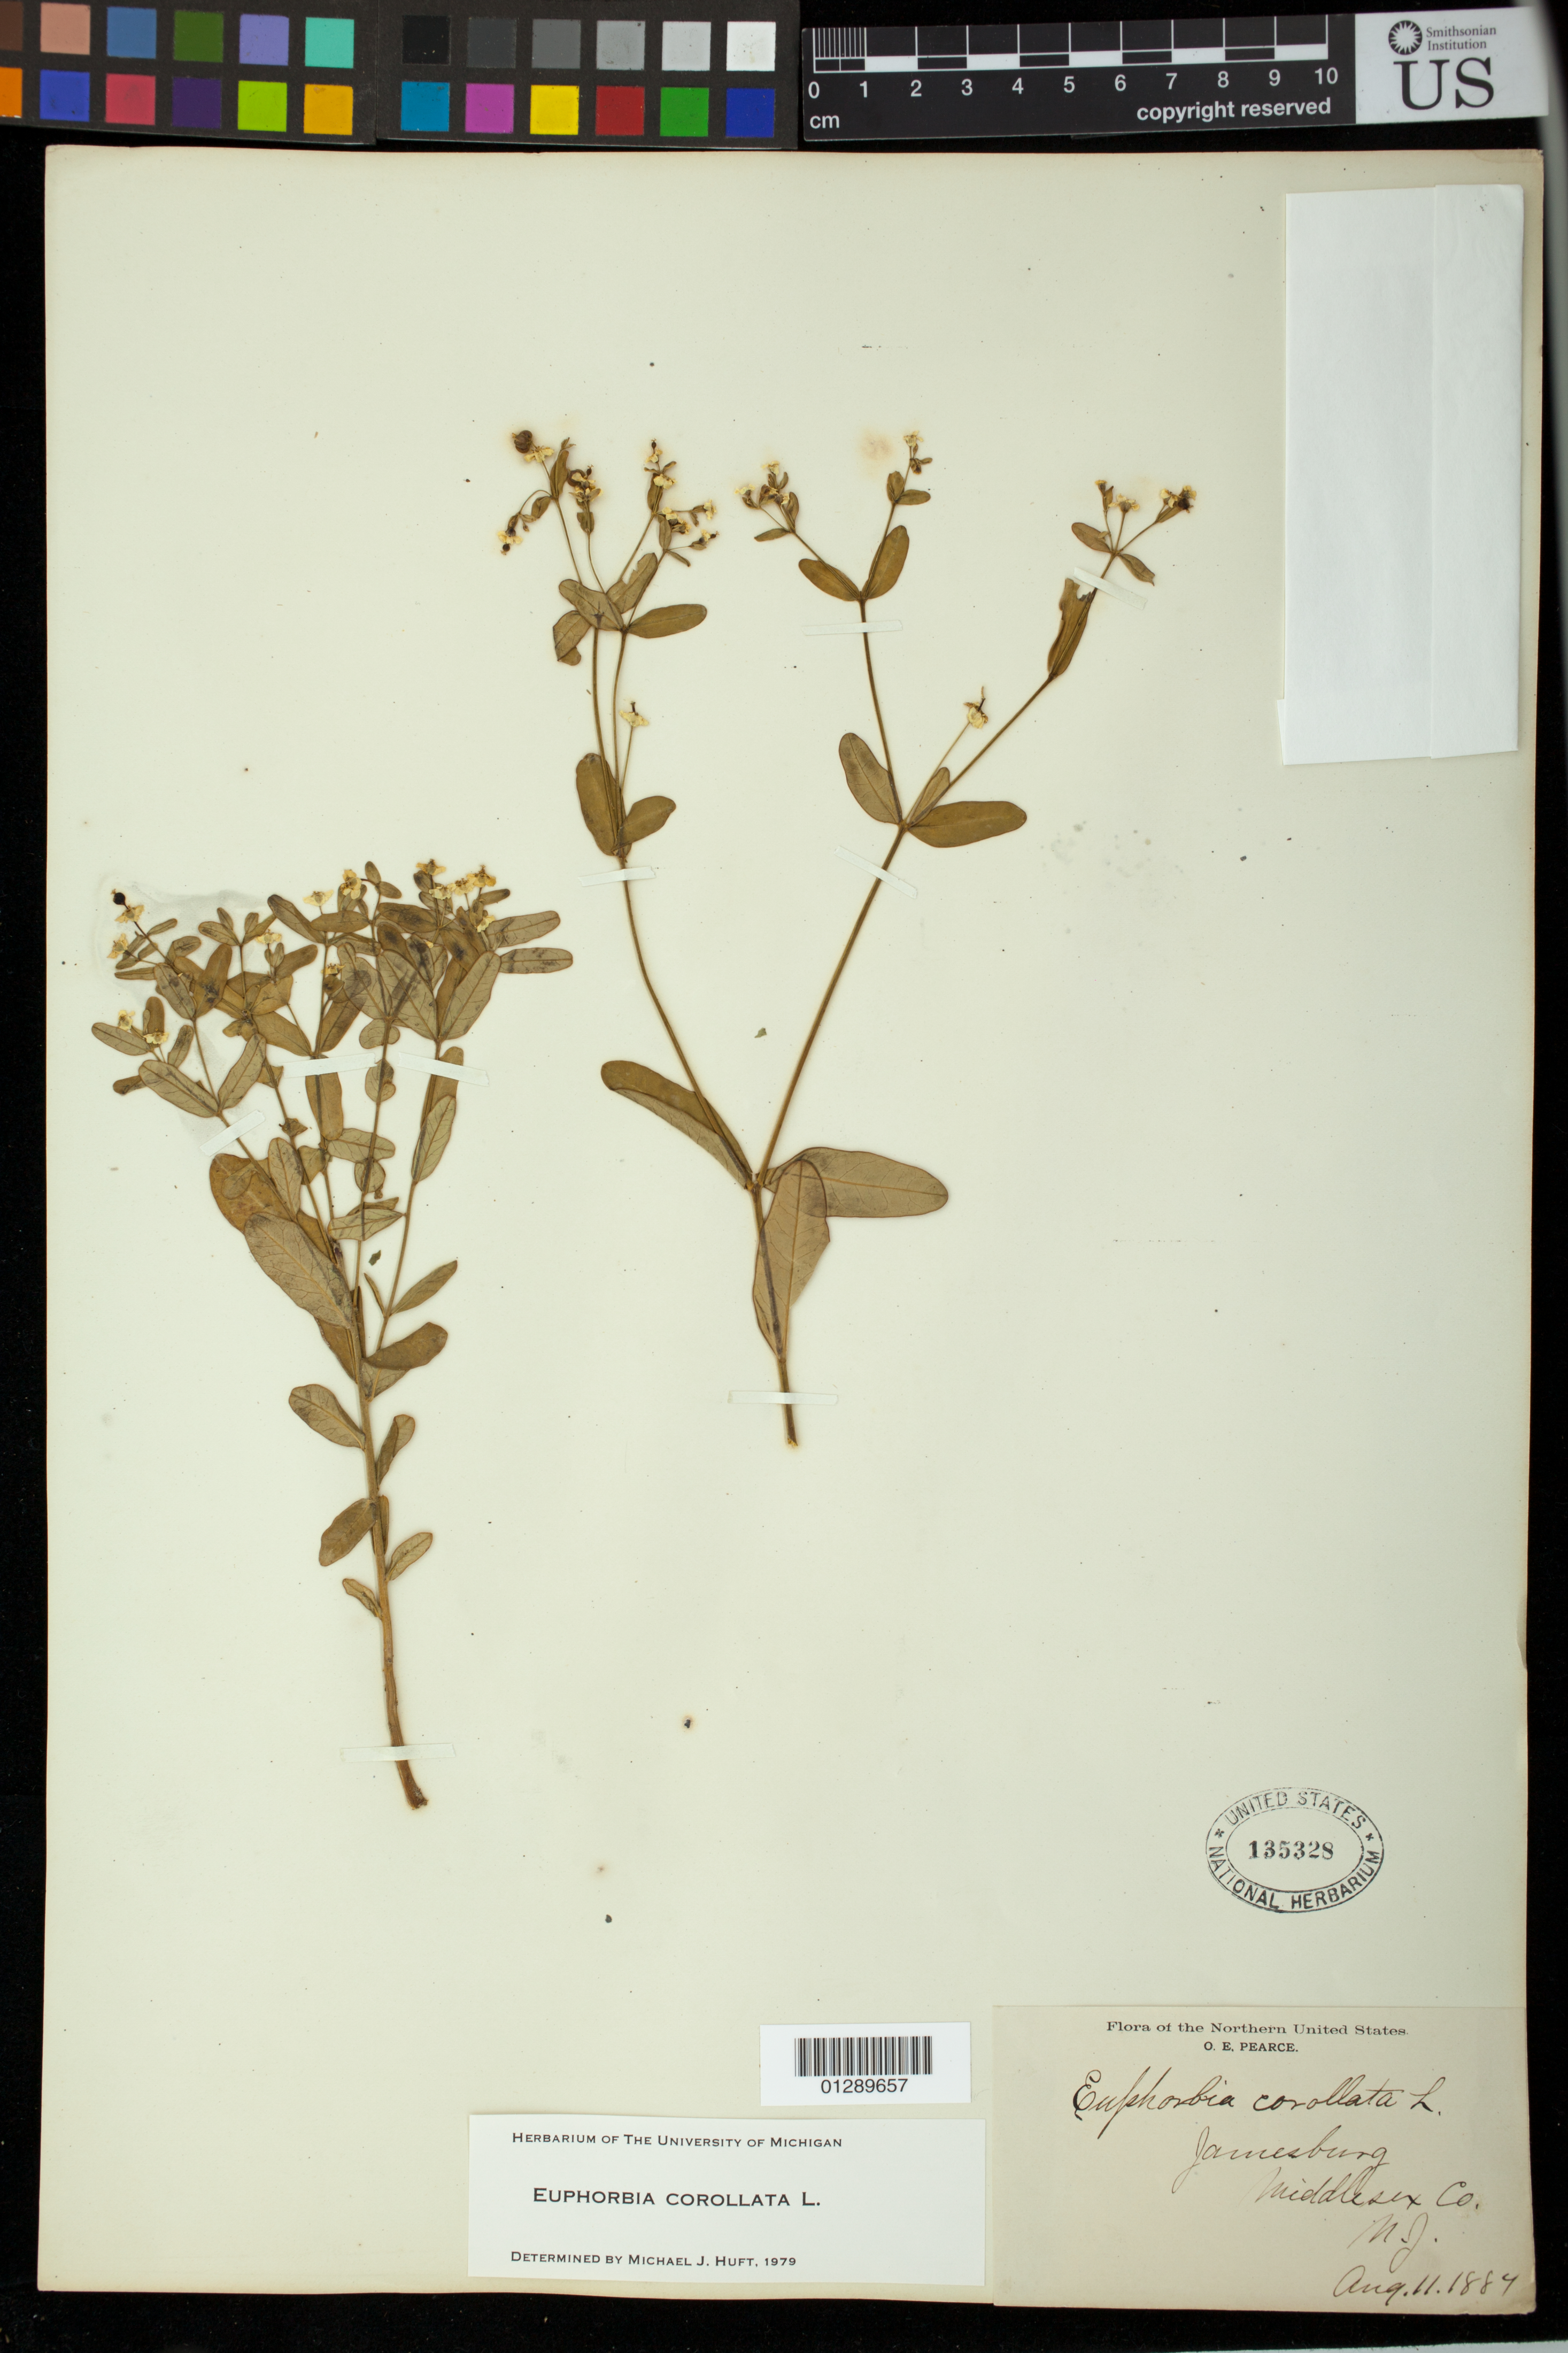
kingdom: Plantae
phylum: Tracheophyta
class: Magnoliopsida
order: Malpighiales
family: Euphorbiaceae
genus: Euphorbia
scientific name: Euphorbia corollata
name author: L.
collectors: O. E. Pearce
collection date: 1884-08-11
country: United States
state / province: New Jersey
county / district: Middlesex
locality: Jamesburg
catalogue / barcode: US 185328